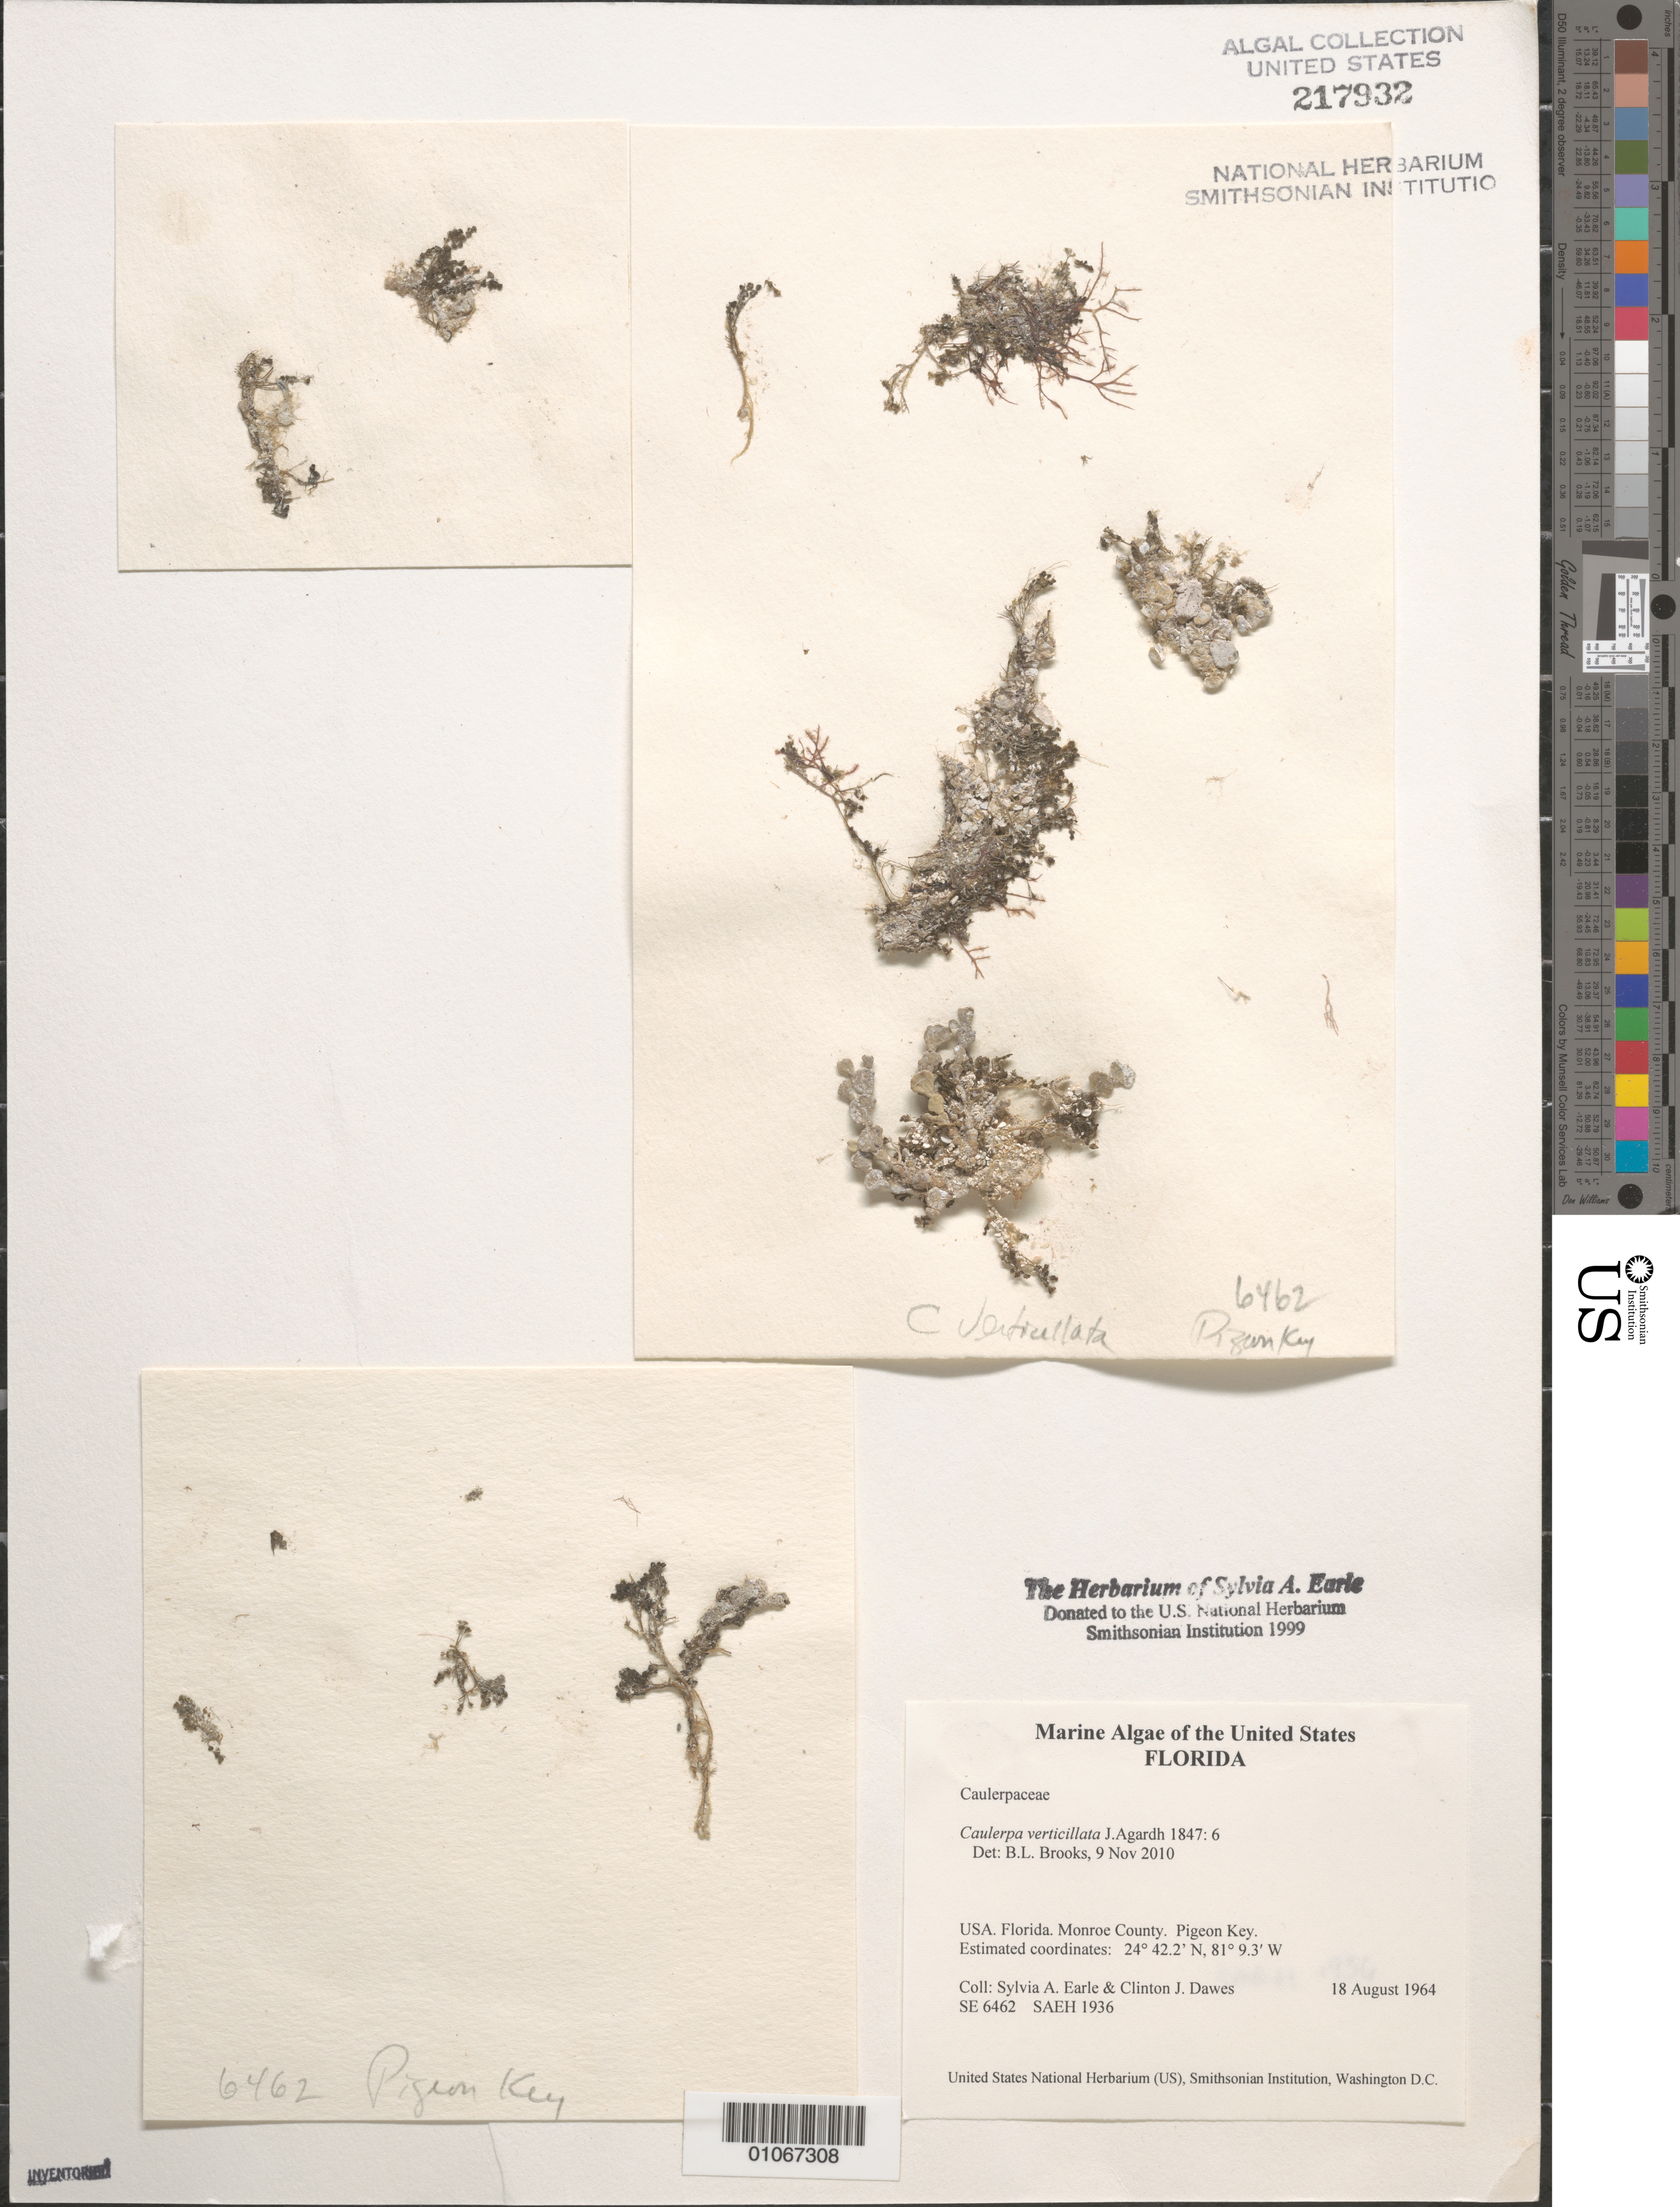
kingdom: Plantae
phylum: Chlorophyta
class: Ulvophyceae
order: Bryopsidales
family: Caulerpaceae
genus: Caulerpa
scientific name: Caulerpa verticillata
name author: J. Agardh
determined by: Brooks, B. L., (BOT), Smithsonian Institution - National Museum of Natural History (UNITED STATES)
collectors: S. A. Earle & C. Dawes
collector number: SE 6462 & SAEH 1936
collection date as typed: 18 Aug 1964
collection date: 1964-08-18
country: United States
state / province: Florida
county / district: Monroe County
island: Pigeon Key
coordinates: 24 42.2'N, 81 9.3'W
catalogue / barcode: US 217932